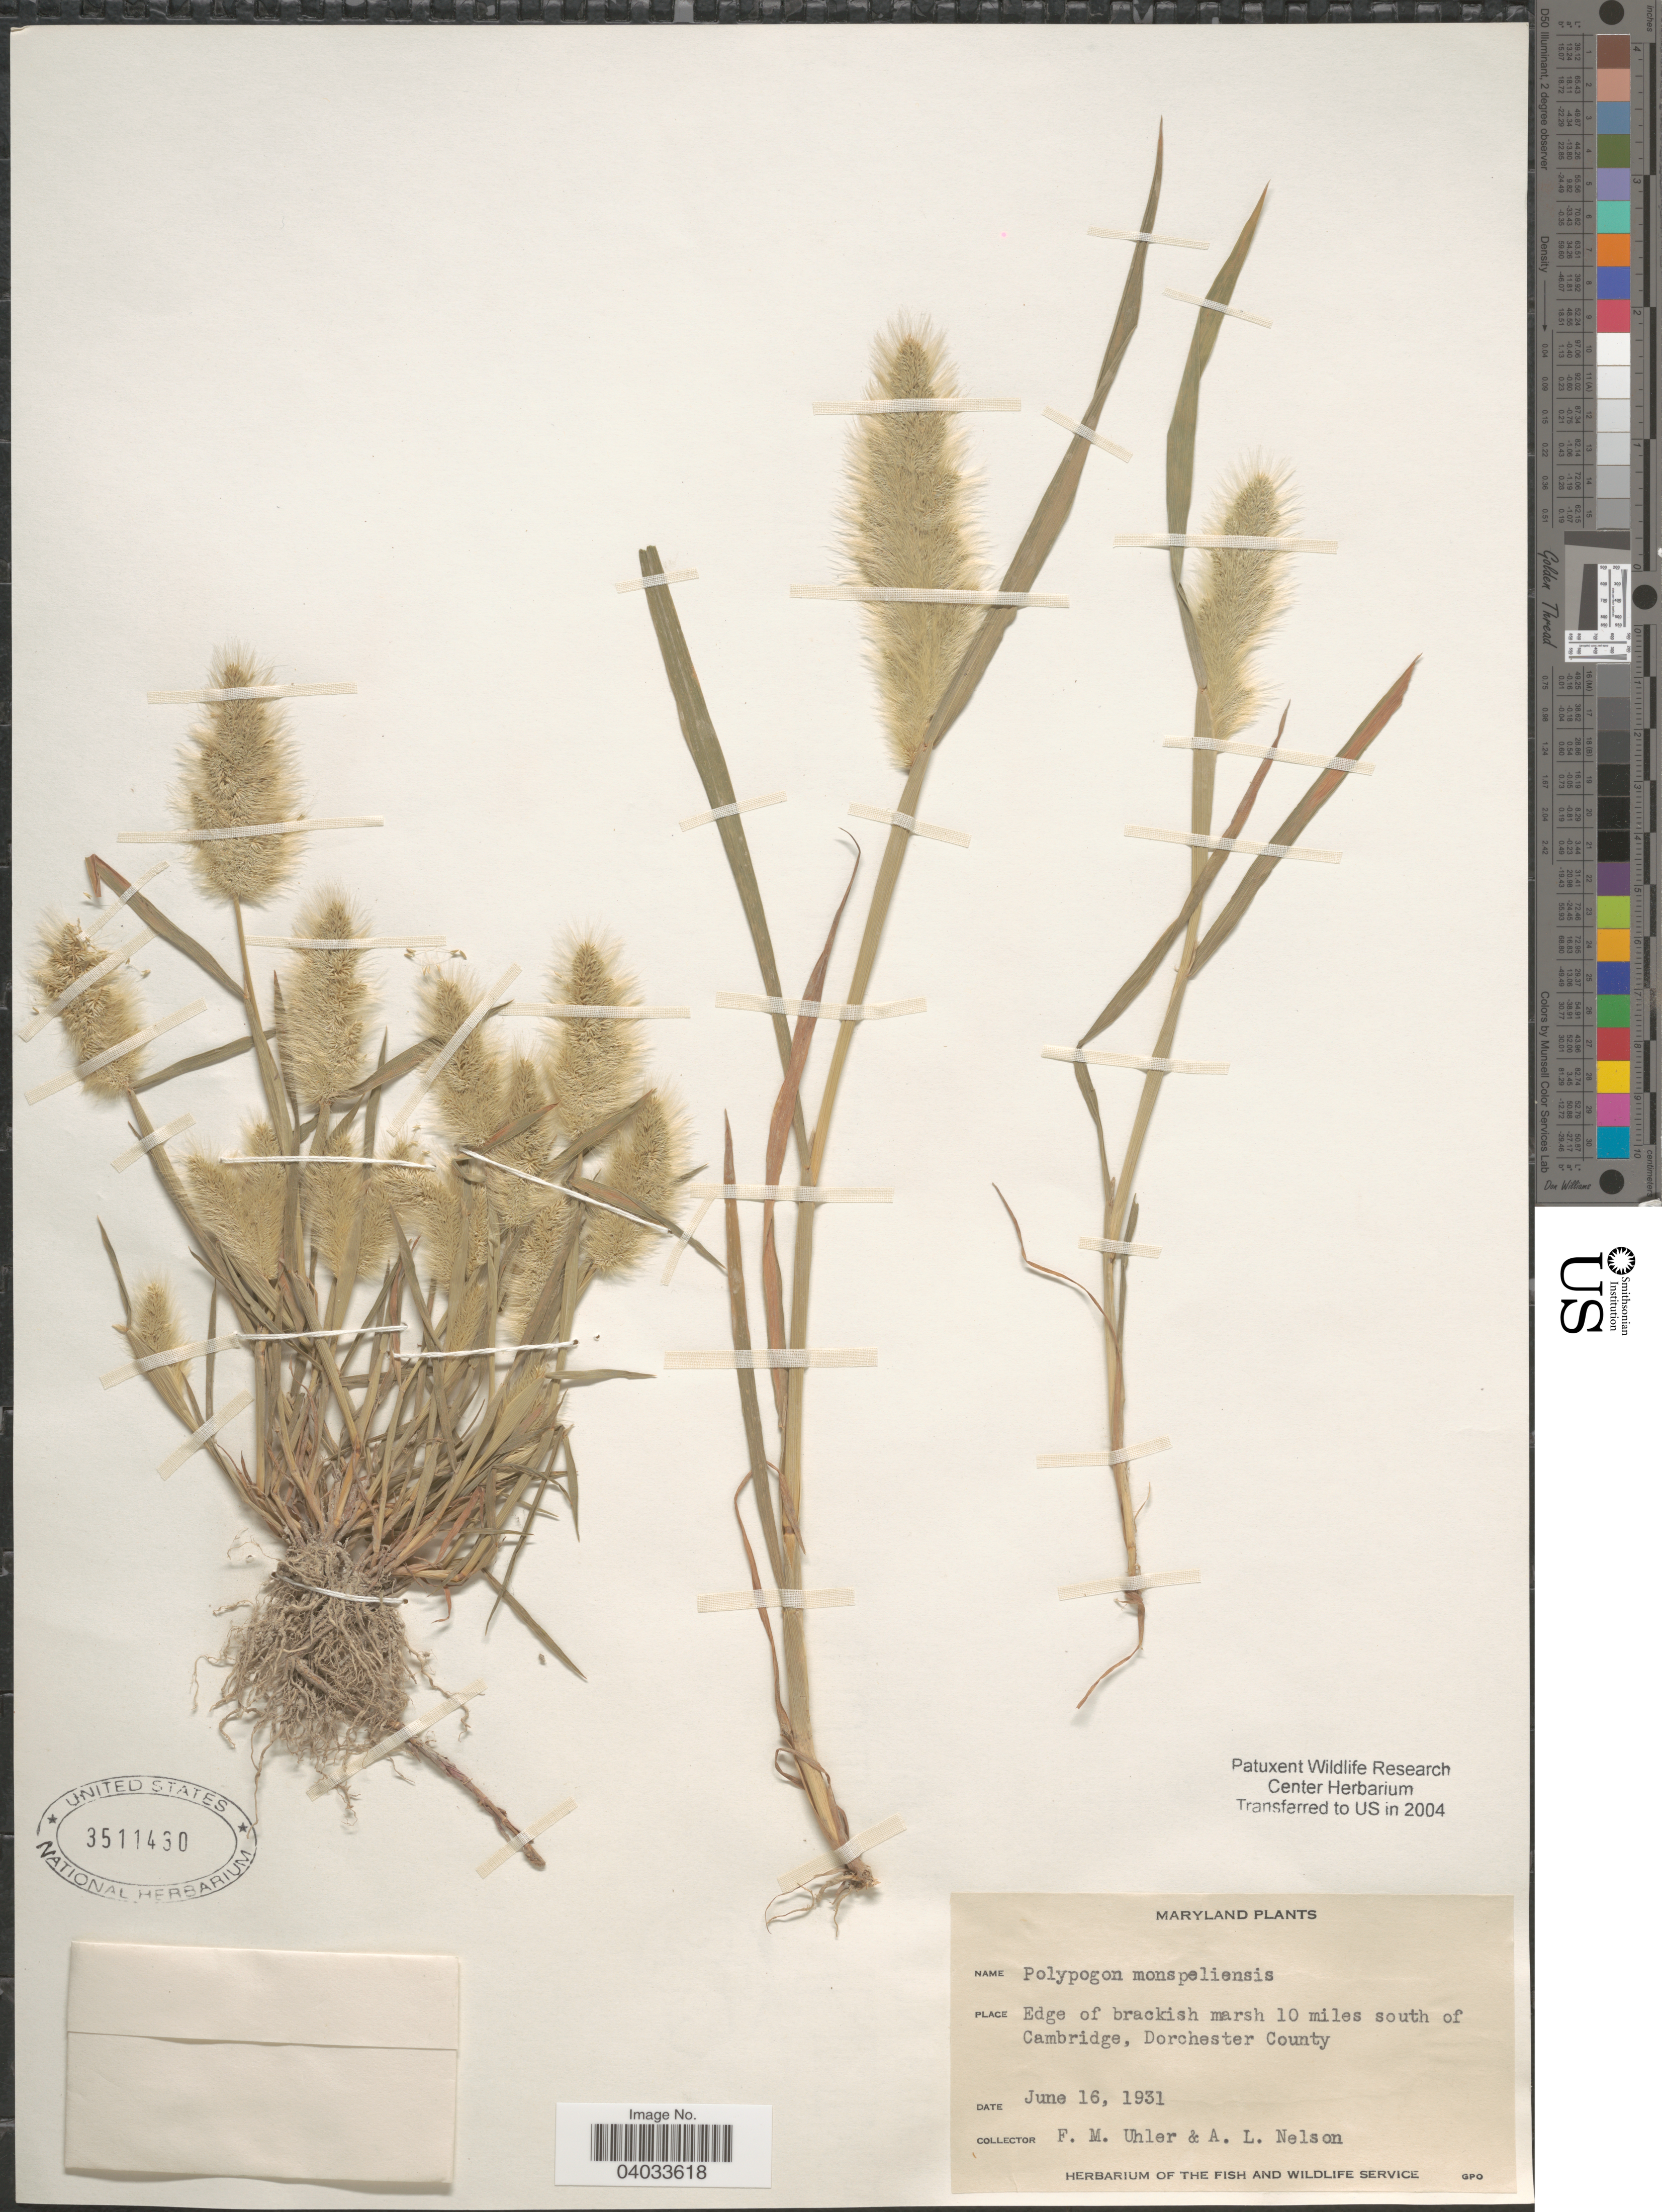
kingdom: Plantae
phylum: Tracheophyta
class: Liliopsida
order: Poales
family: Poaceae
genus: Polypogon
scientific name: Polypogon monspeliensis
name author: (L.) Desf.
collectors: F. M. Uhler & A. L. Nelson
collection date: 1931-06-16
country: United States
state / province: Maryland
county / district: Dorchester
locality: Edge of brackish marsh 10 miles south of Cambridge, Dorchester County.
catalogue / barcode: US 3511430